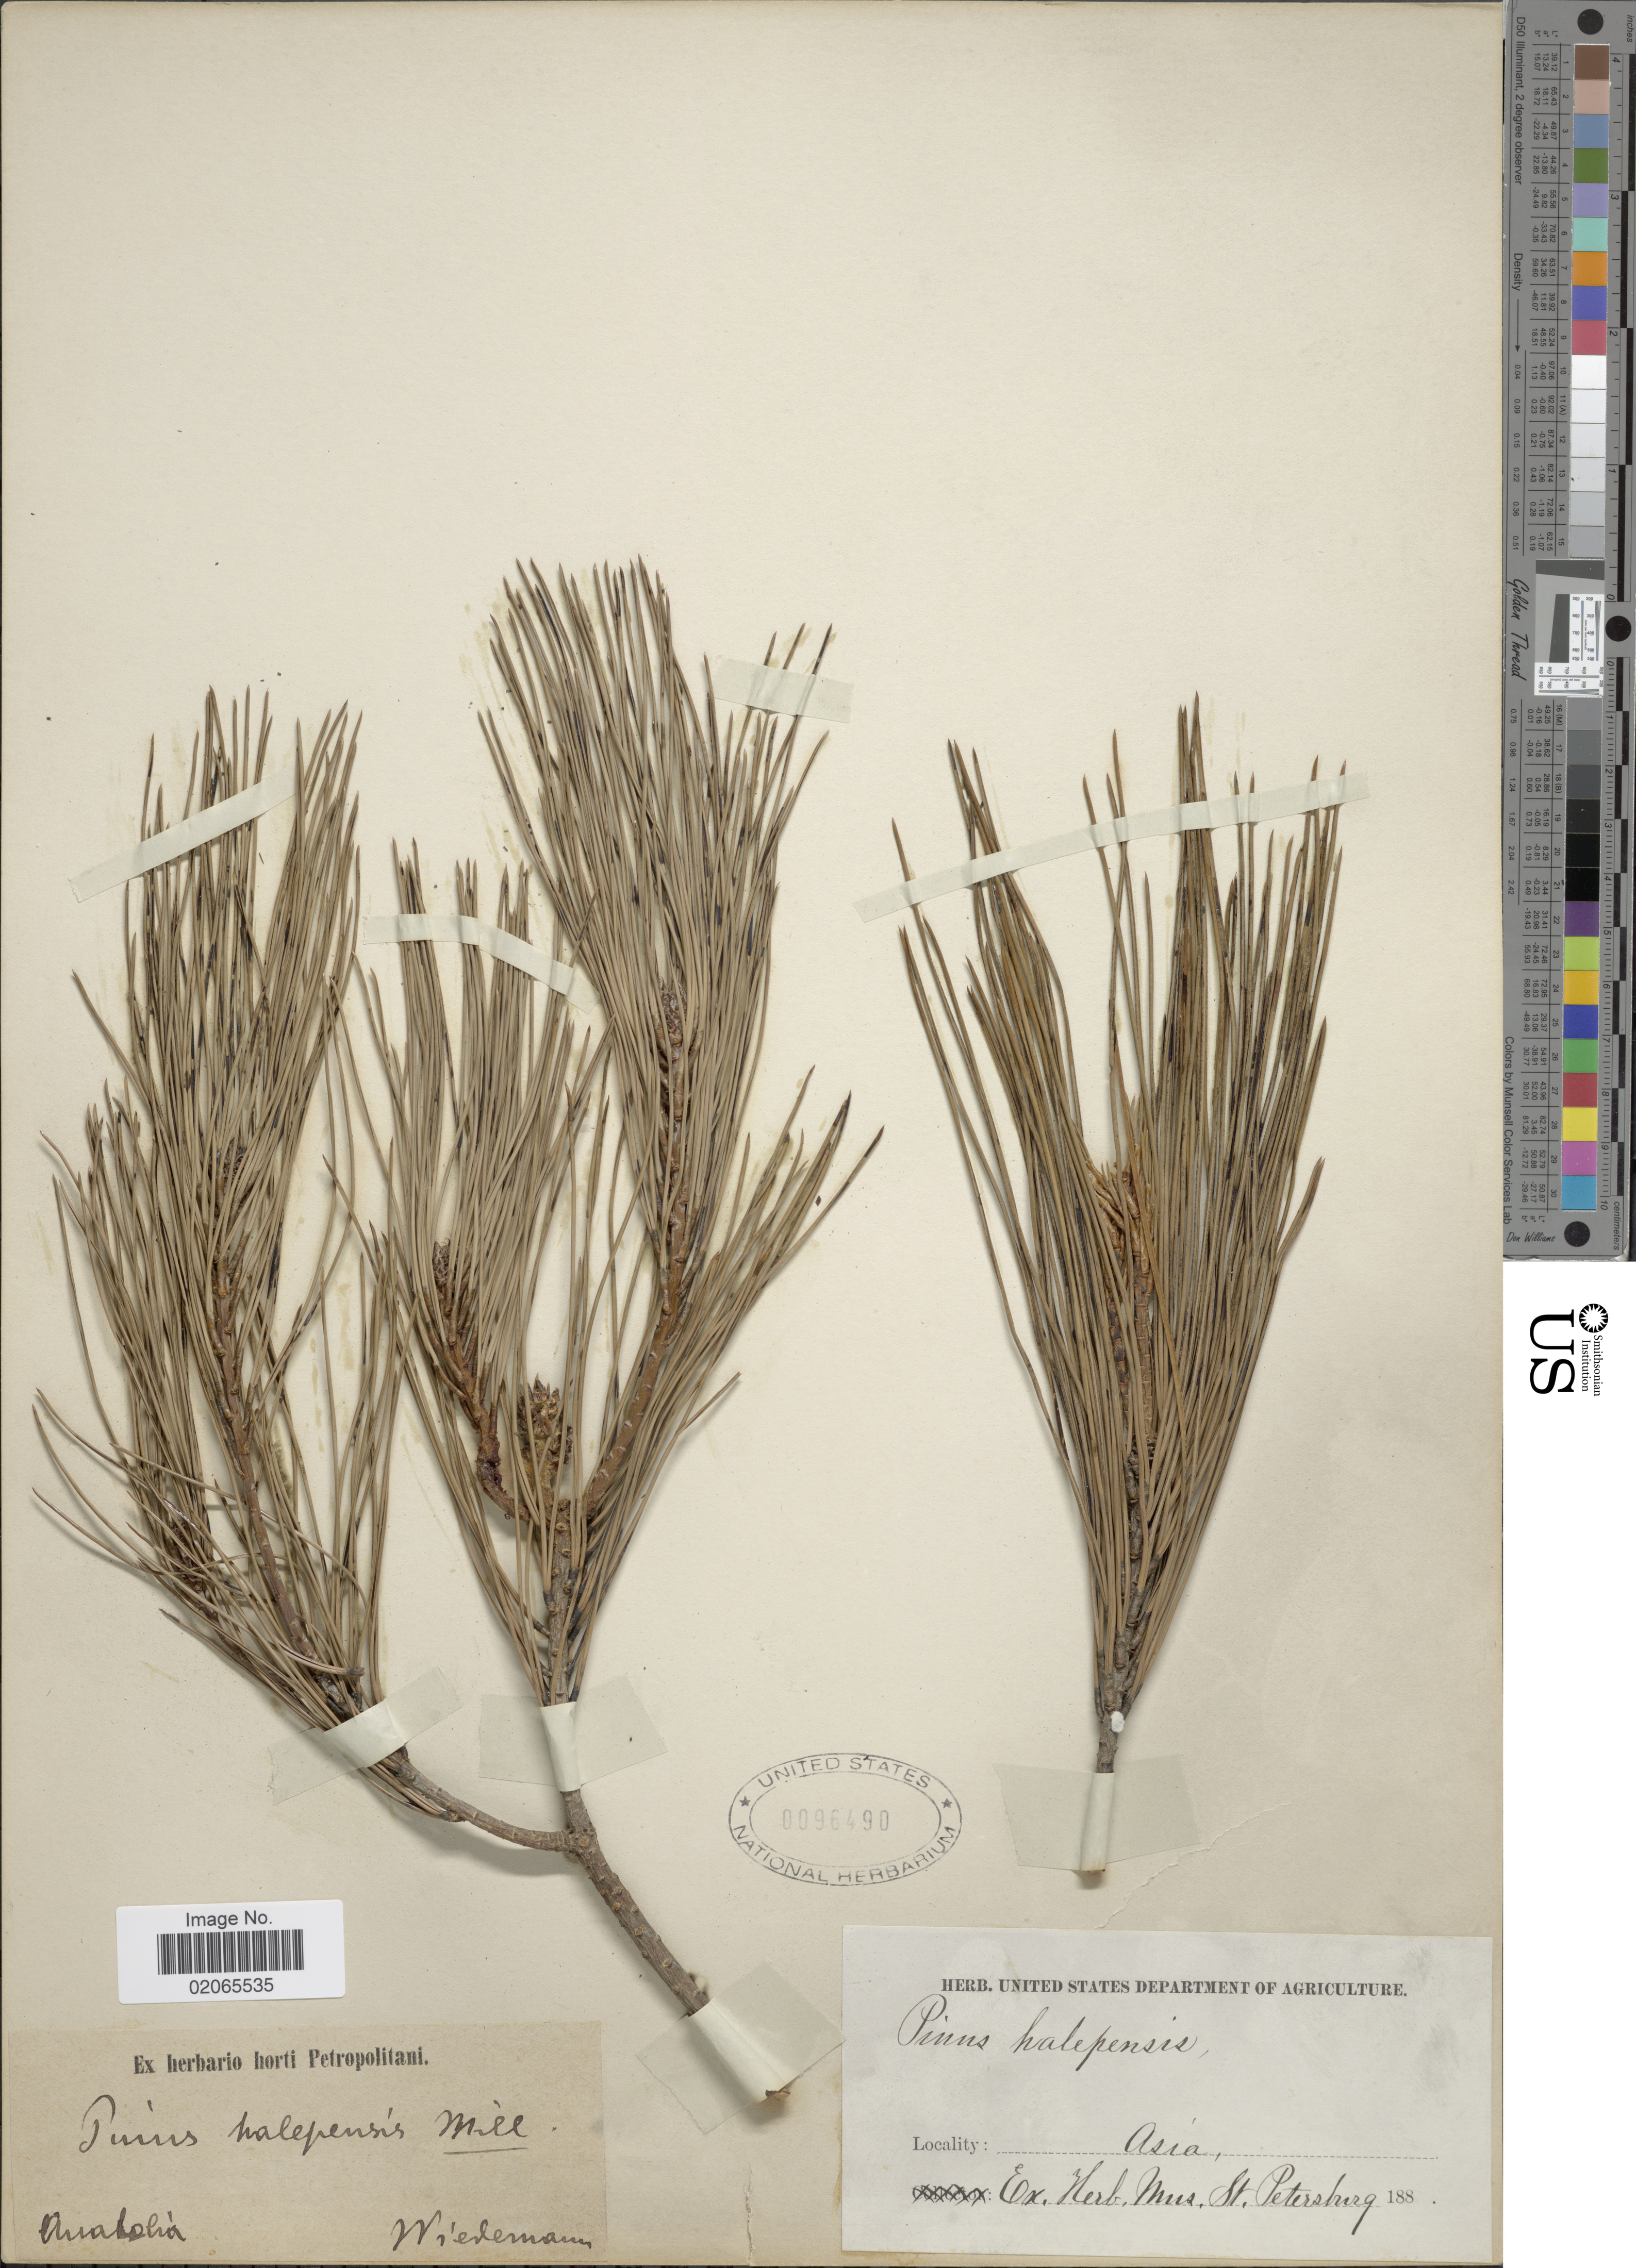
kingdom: Plantae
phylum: Tracheophyta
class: Pinopsida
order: Pinales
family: Pinaceae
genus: Pinus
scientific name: Pinus halepensis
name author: Mill.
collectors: -. Wiedermann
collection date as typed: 188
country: Turkey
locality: Anatolia, Asia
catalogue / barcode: US 96490